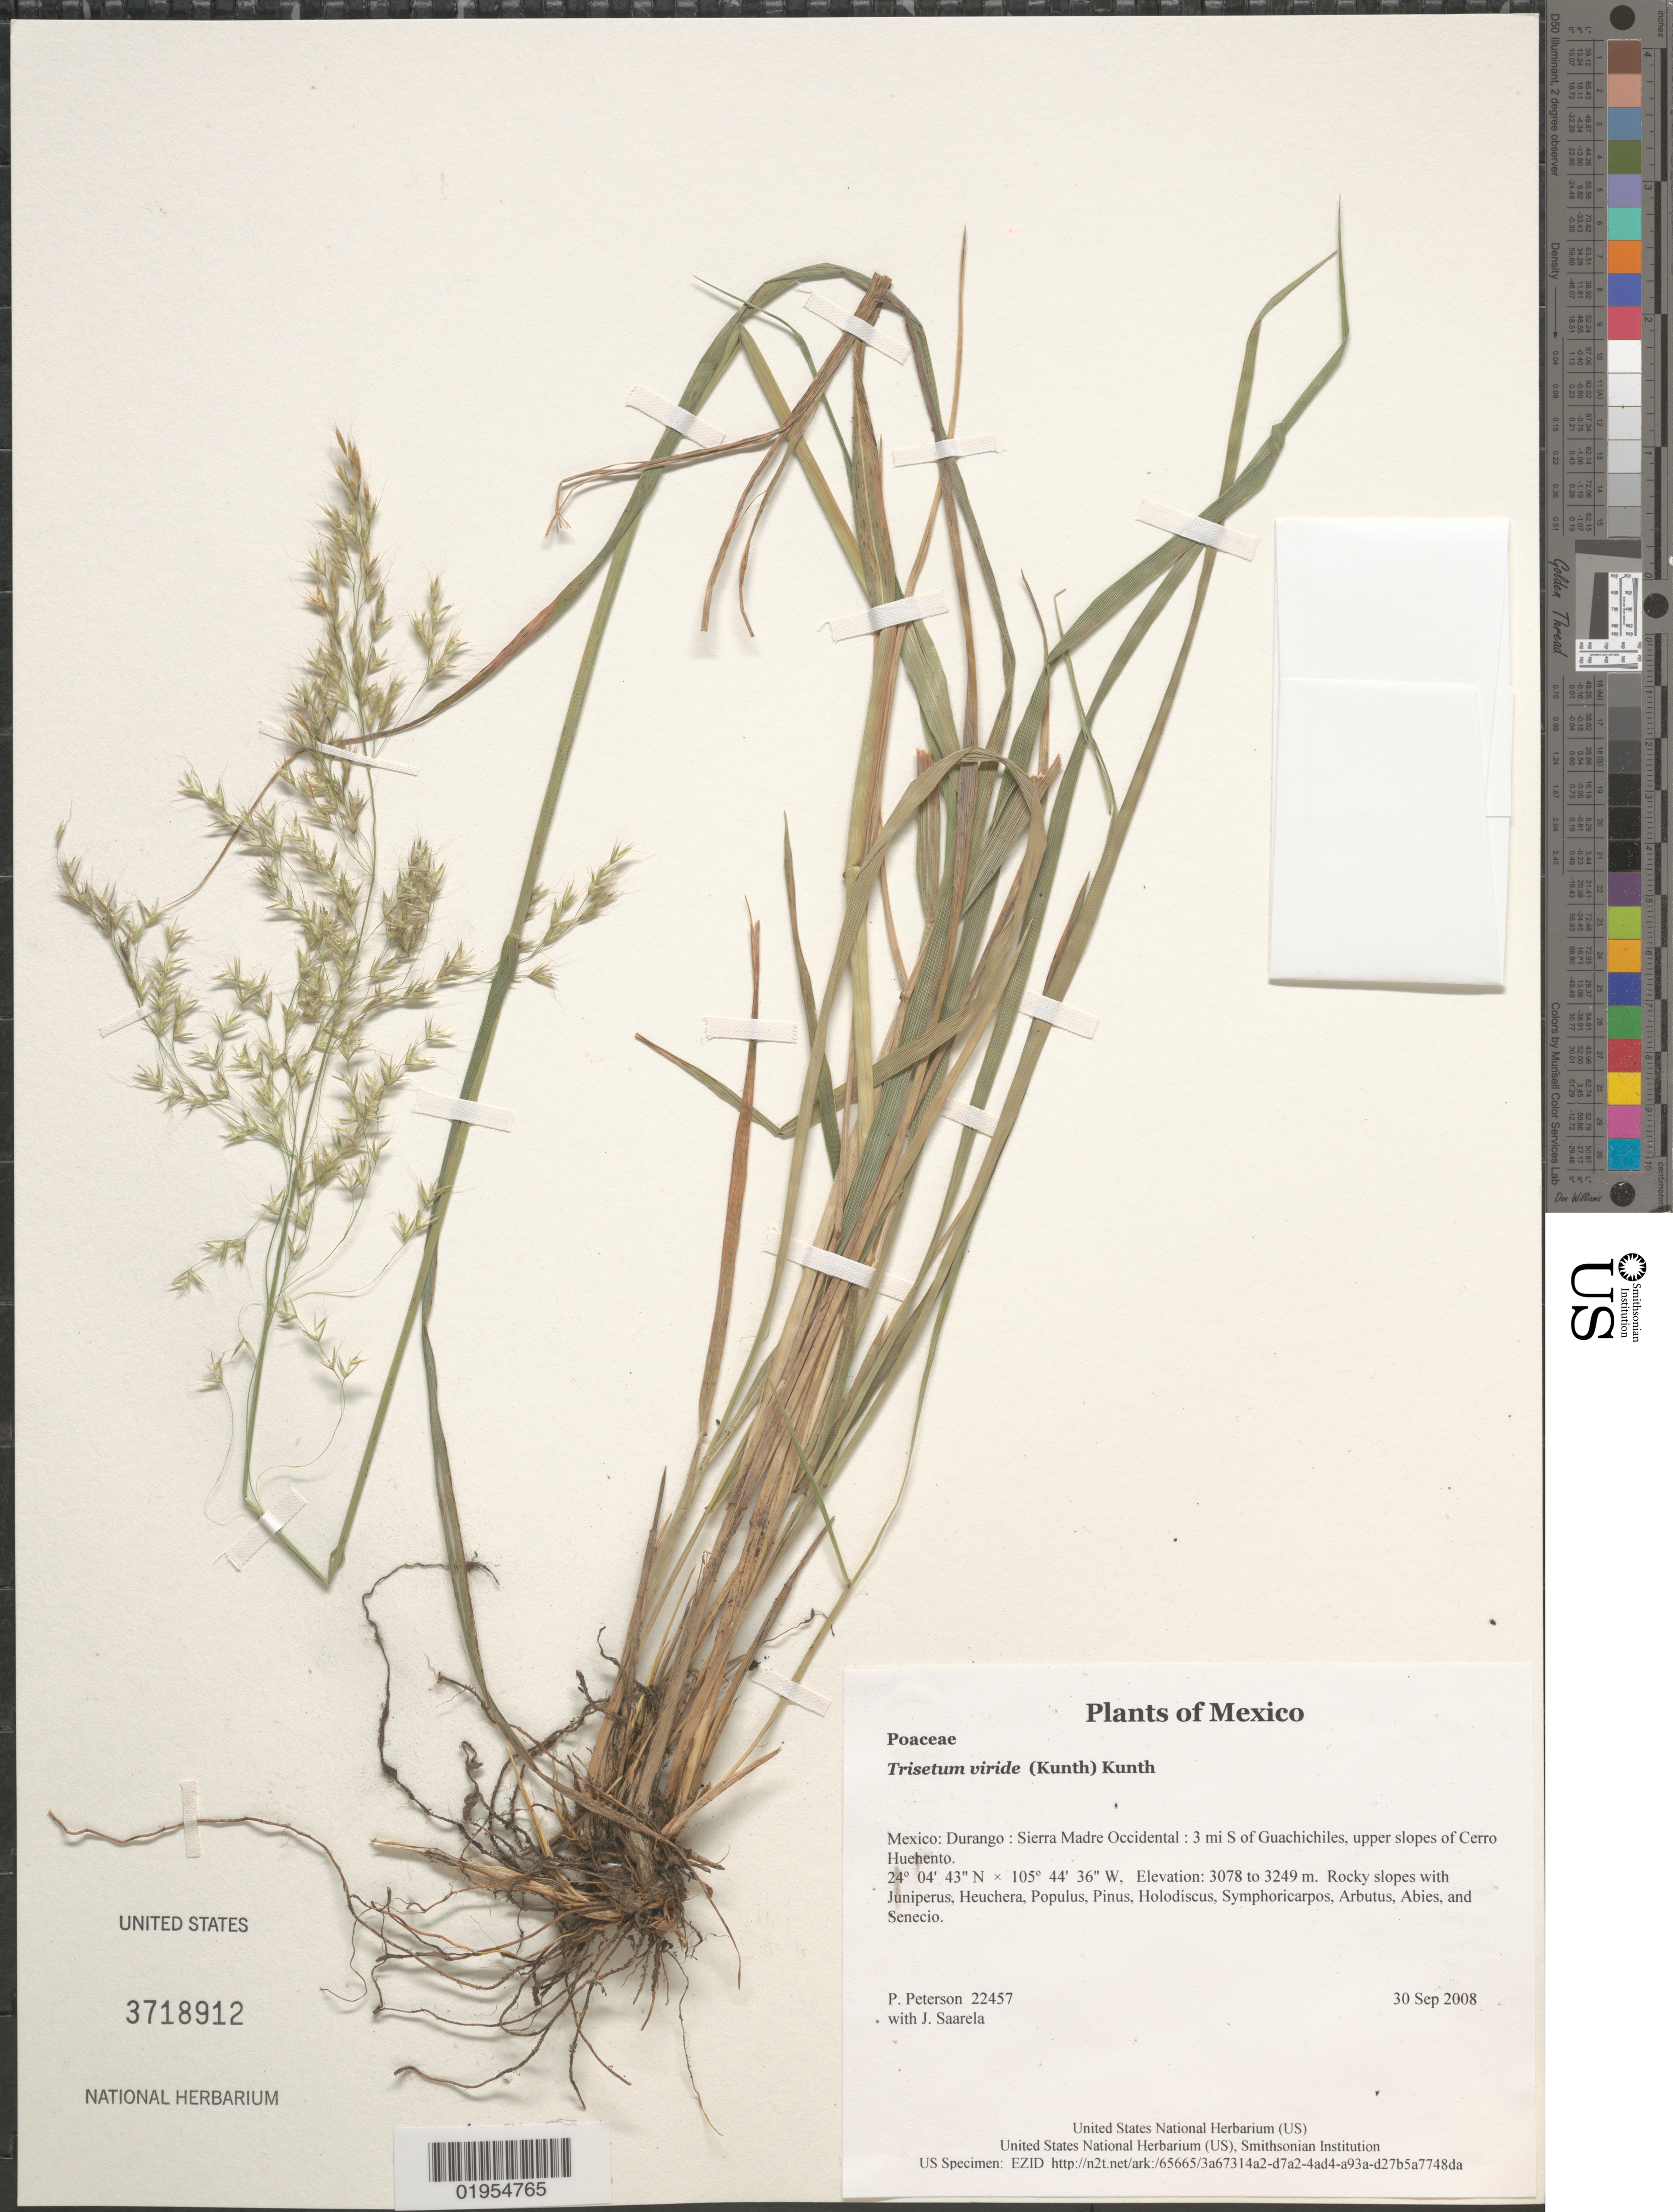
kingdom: Plantae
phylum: Tracheophyta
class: Liliopsida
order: Poales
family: Poaceae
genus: Trisetum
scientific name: Trisetum viride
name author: (Kunth) Kunth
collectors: P. M. Peterson & J. Saarela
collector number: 22457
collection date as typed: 30 Sep 2008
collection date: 2008-09-30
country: Mexico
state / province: Durango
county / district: Sierra Madre Occidental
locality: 3 mi S of Guachichiles, upper slopes of Cerro Huehento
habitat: Rocky slopes with Juniperus, Heuchera, Populus, Pinus, Holodiscus, Symphoricarpos, Arbutus, Abies, and Senecio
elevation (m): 3078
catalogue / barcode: US 3718912